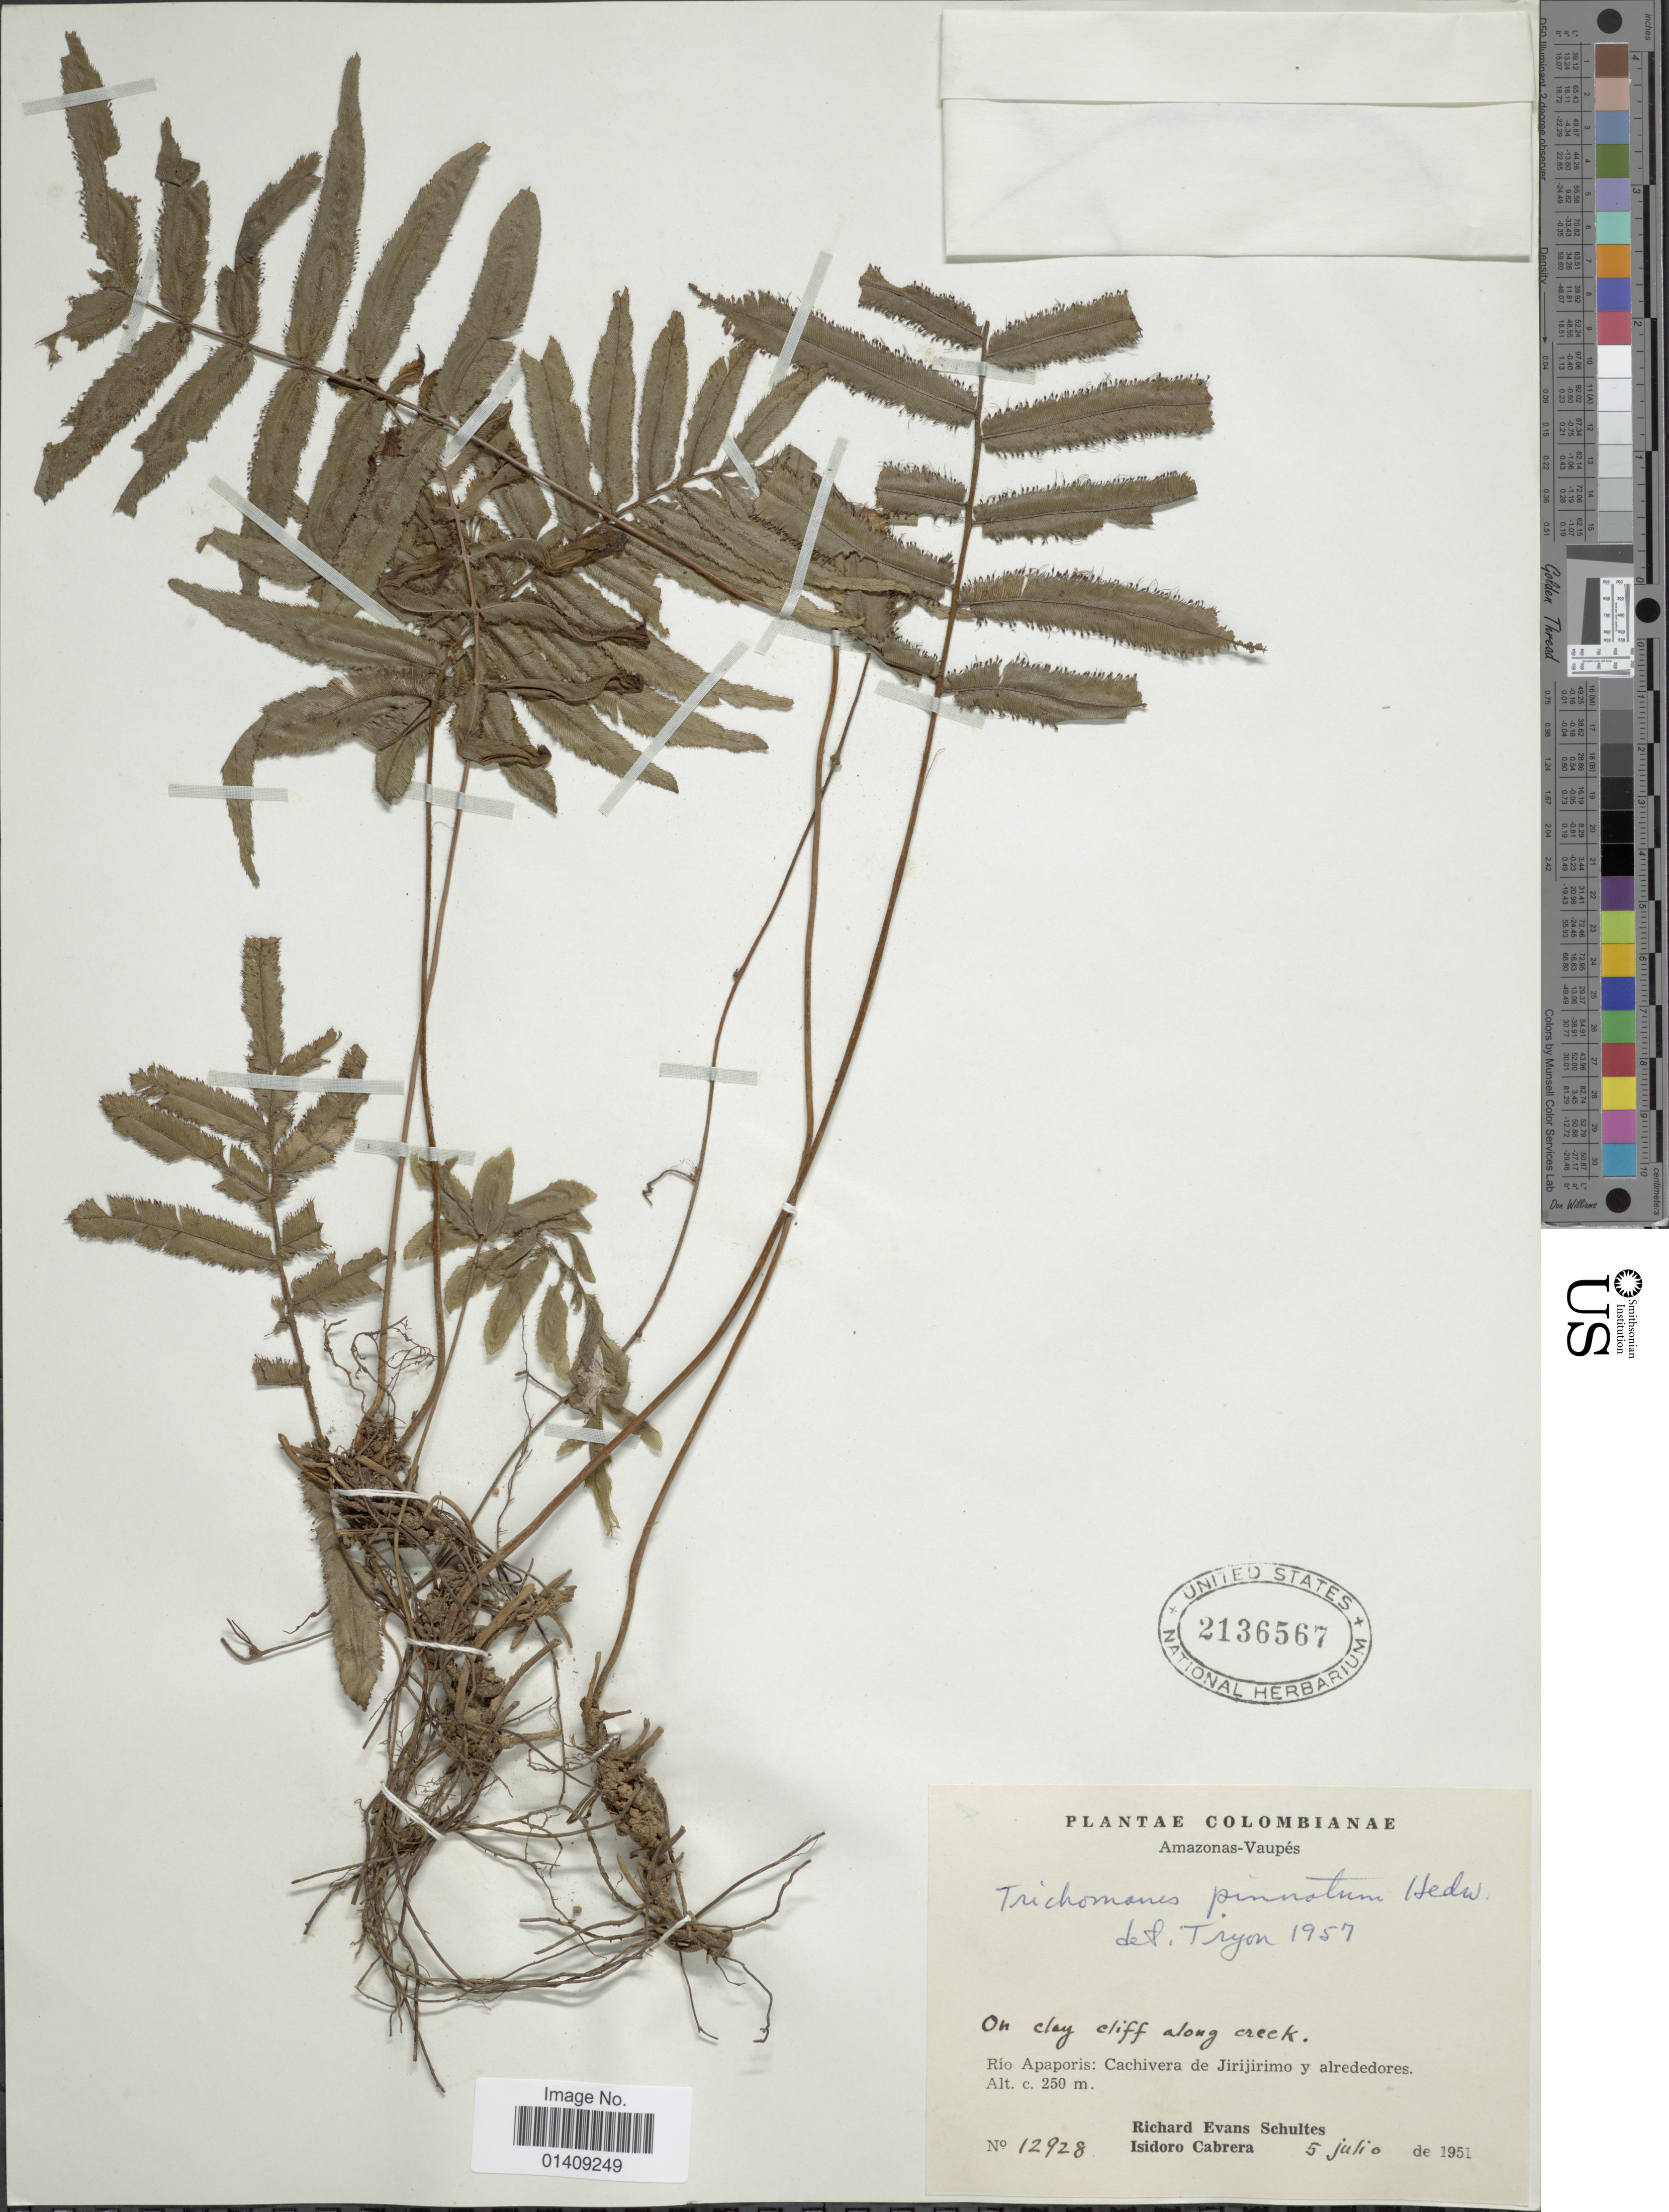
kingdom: Plantae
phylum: Tracheophyta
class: Polypodiopsida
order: Hymenophyllales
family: Hymenophyllaceae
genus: Trichomanes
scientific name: Trichomanes pinnatum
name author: Hedw.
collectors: R. E. Schultes & I. Cabrera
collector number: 12928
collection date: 1951-07-05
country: Colombia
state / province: Vaupés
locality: Amazonas-Vaupes Rio Apaporis: Cachivera de Jirjirimo y alrededores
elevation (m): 250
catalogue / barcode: US 2136567